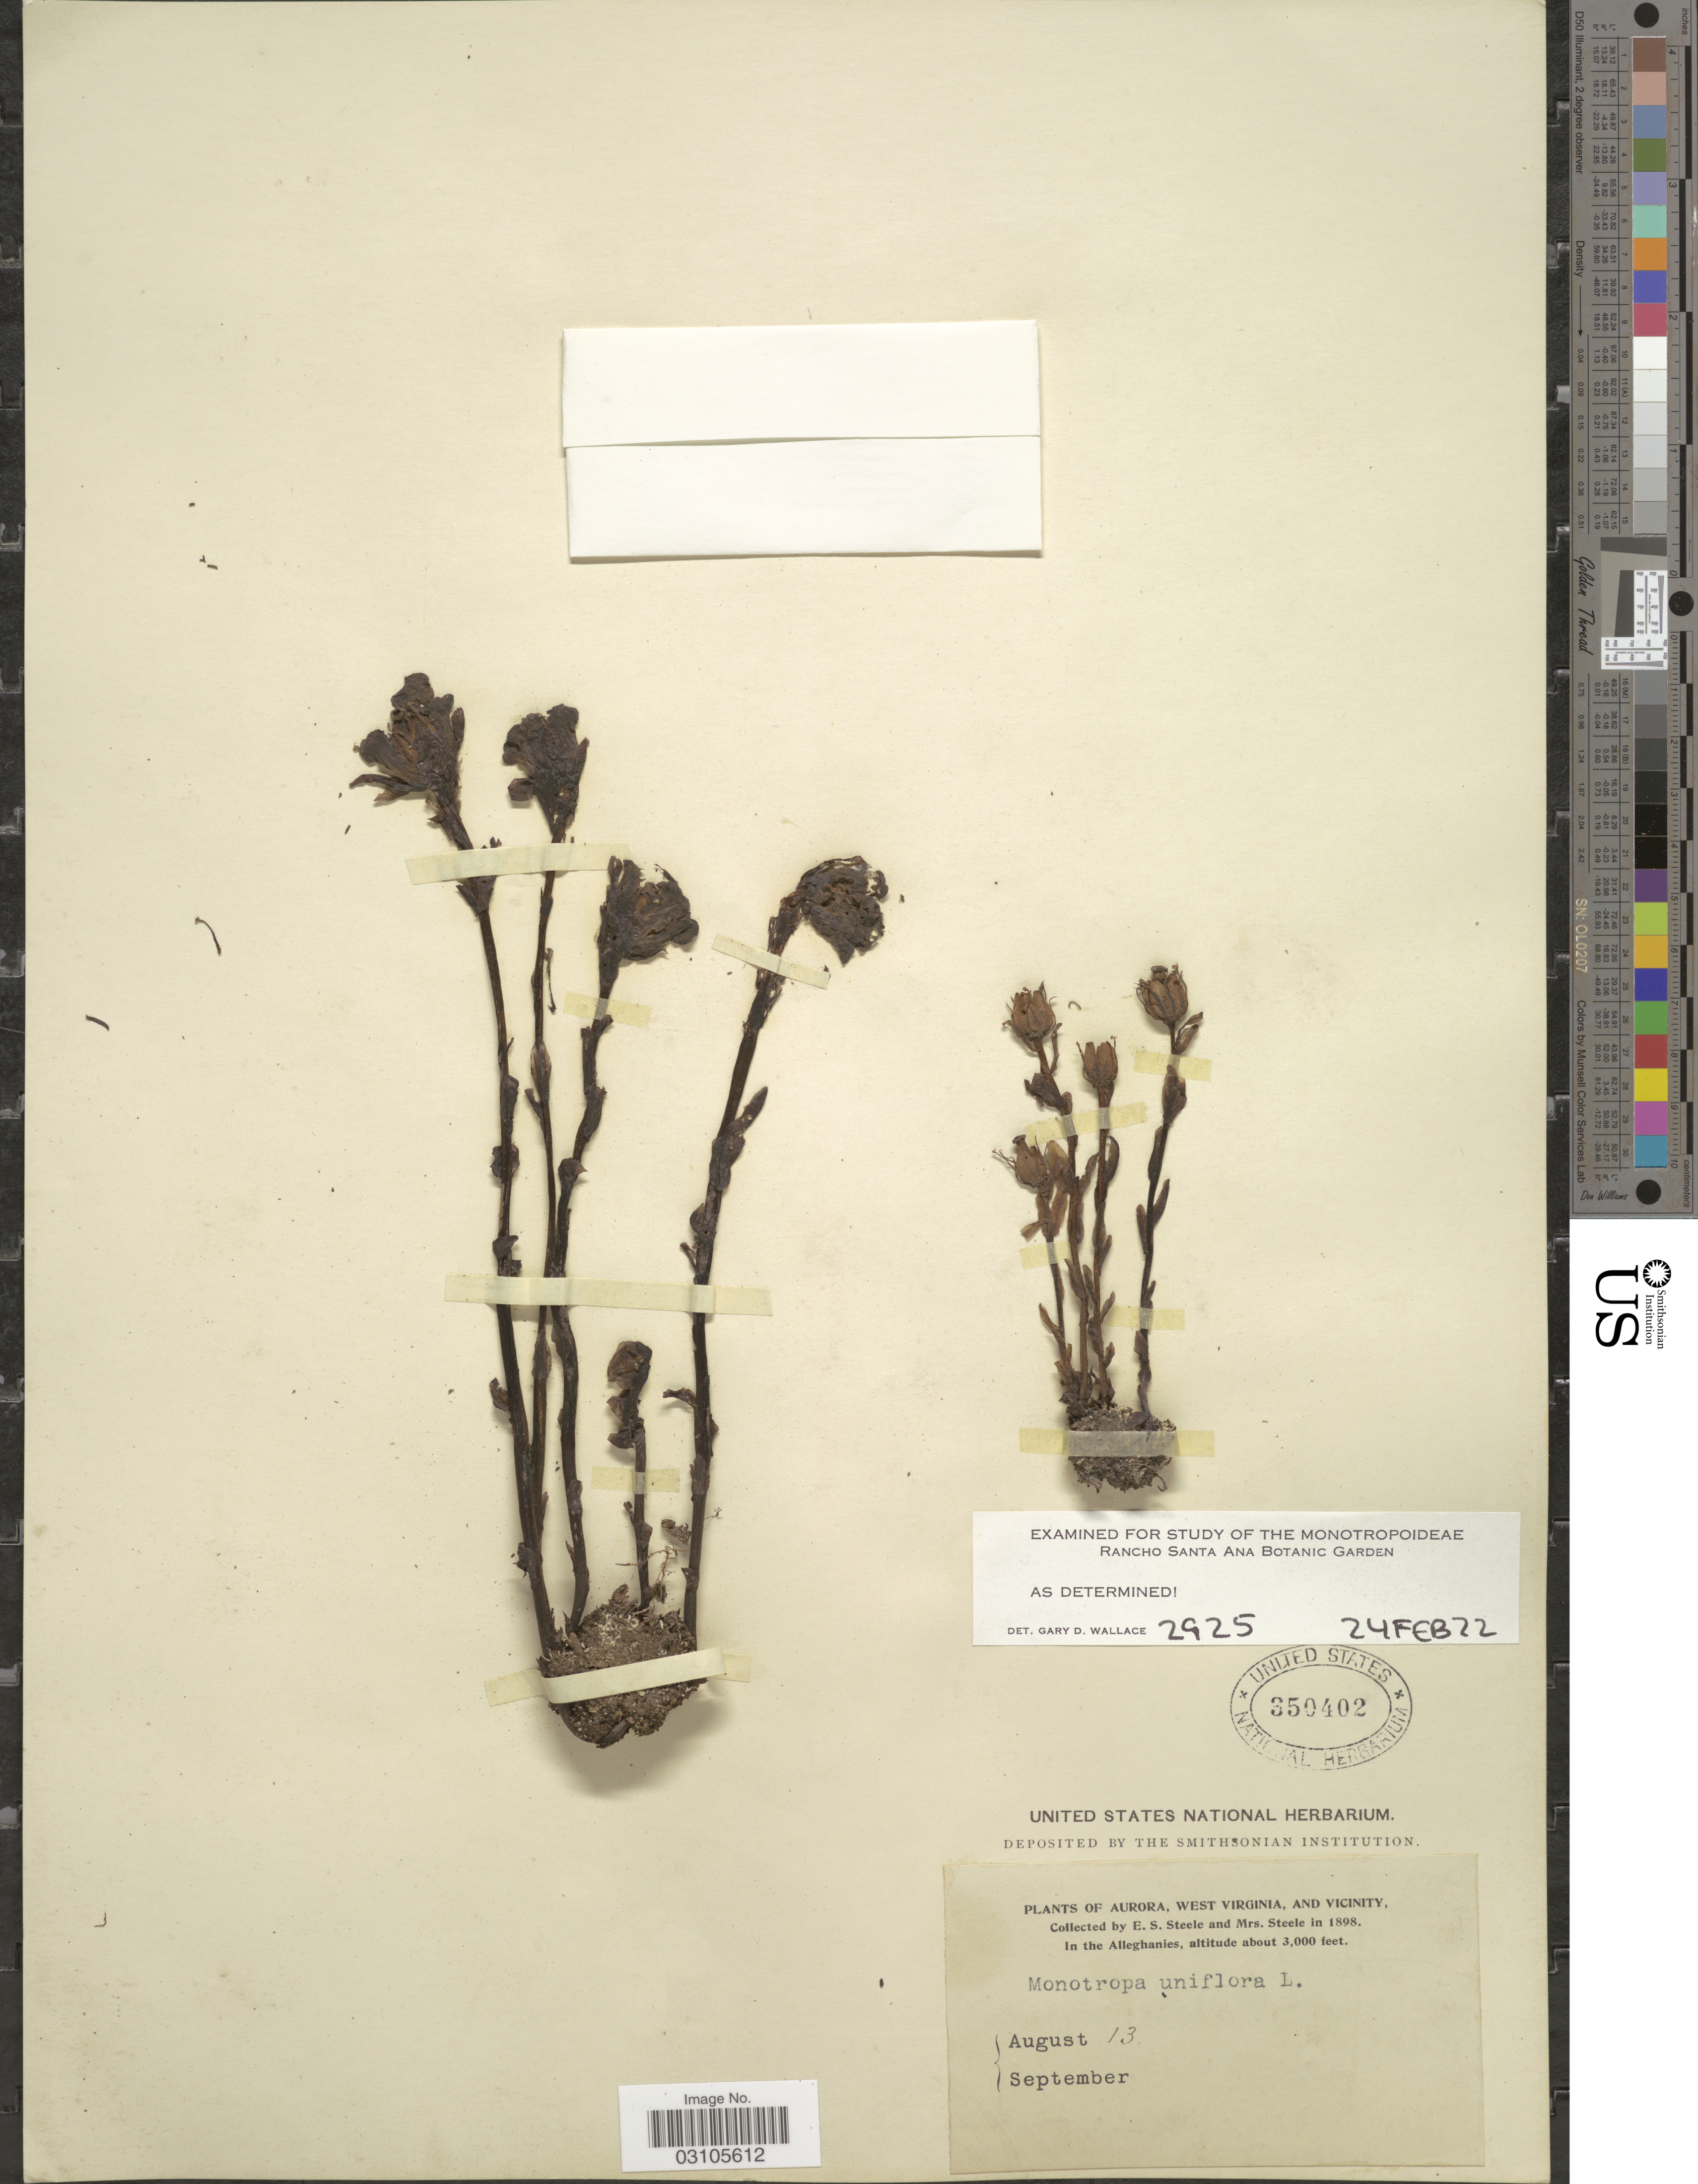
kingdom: Plantae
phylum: Tracheophyta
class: Magnoliopsida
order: Ericales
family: Ericaceae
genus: Monotropa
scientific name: Monotropa uniflora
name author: L.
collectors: E. Steele & Mrs. E. S. Steele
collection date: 1898-08-13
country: United States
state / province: West Virginia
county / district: Preston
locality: Aurora, West Virginia, and Vicinity. In the Alleghanies.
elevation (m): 914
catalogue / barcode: US 350402